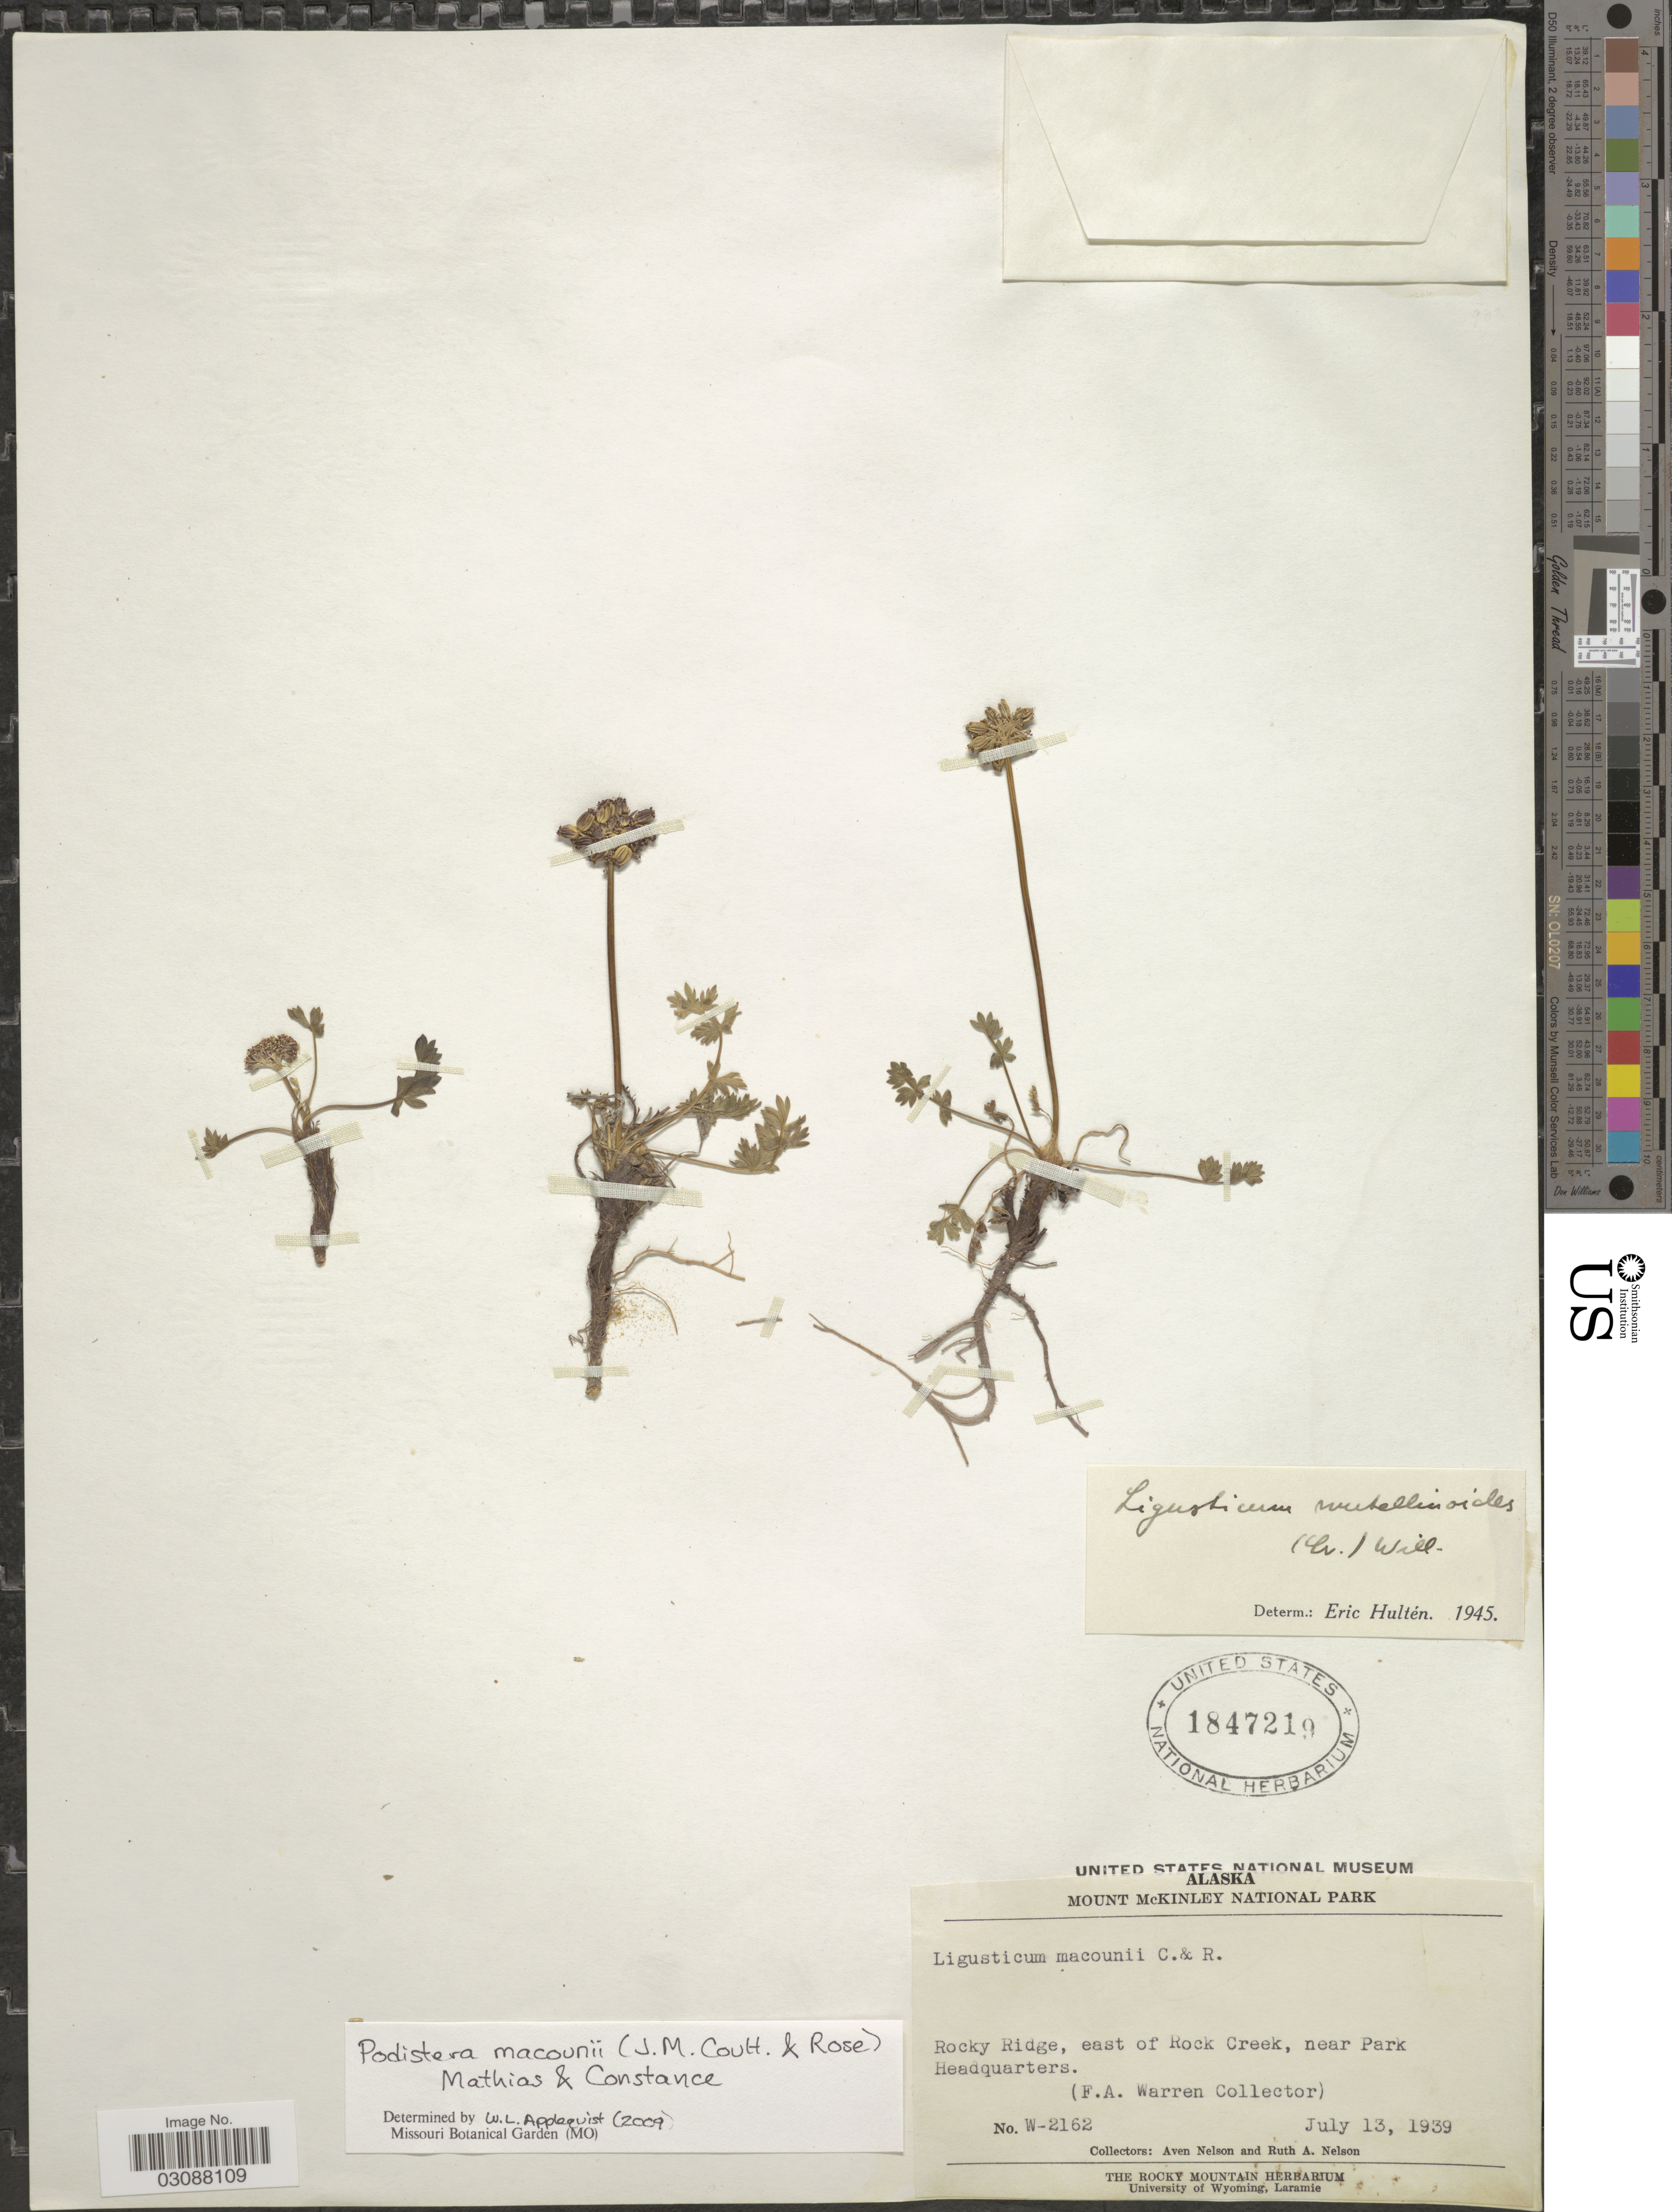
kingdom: Plantae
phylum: Tracheophyta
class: Magnoliopsida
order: Apiales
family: Apiaceae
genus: Podistera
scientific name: Podistera macounii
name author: (J.M. Coult. & Rose) Mathias & Constance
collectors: F. Warren, A. Nelson & R. A. Nelson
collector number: W-2162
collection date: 1939-07-13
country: United States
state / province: Alaska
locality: Mount McKinley National Park. Rocky Ridge, east of Rock Creek, near Park Headquarters.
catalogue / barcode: US 1847219